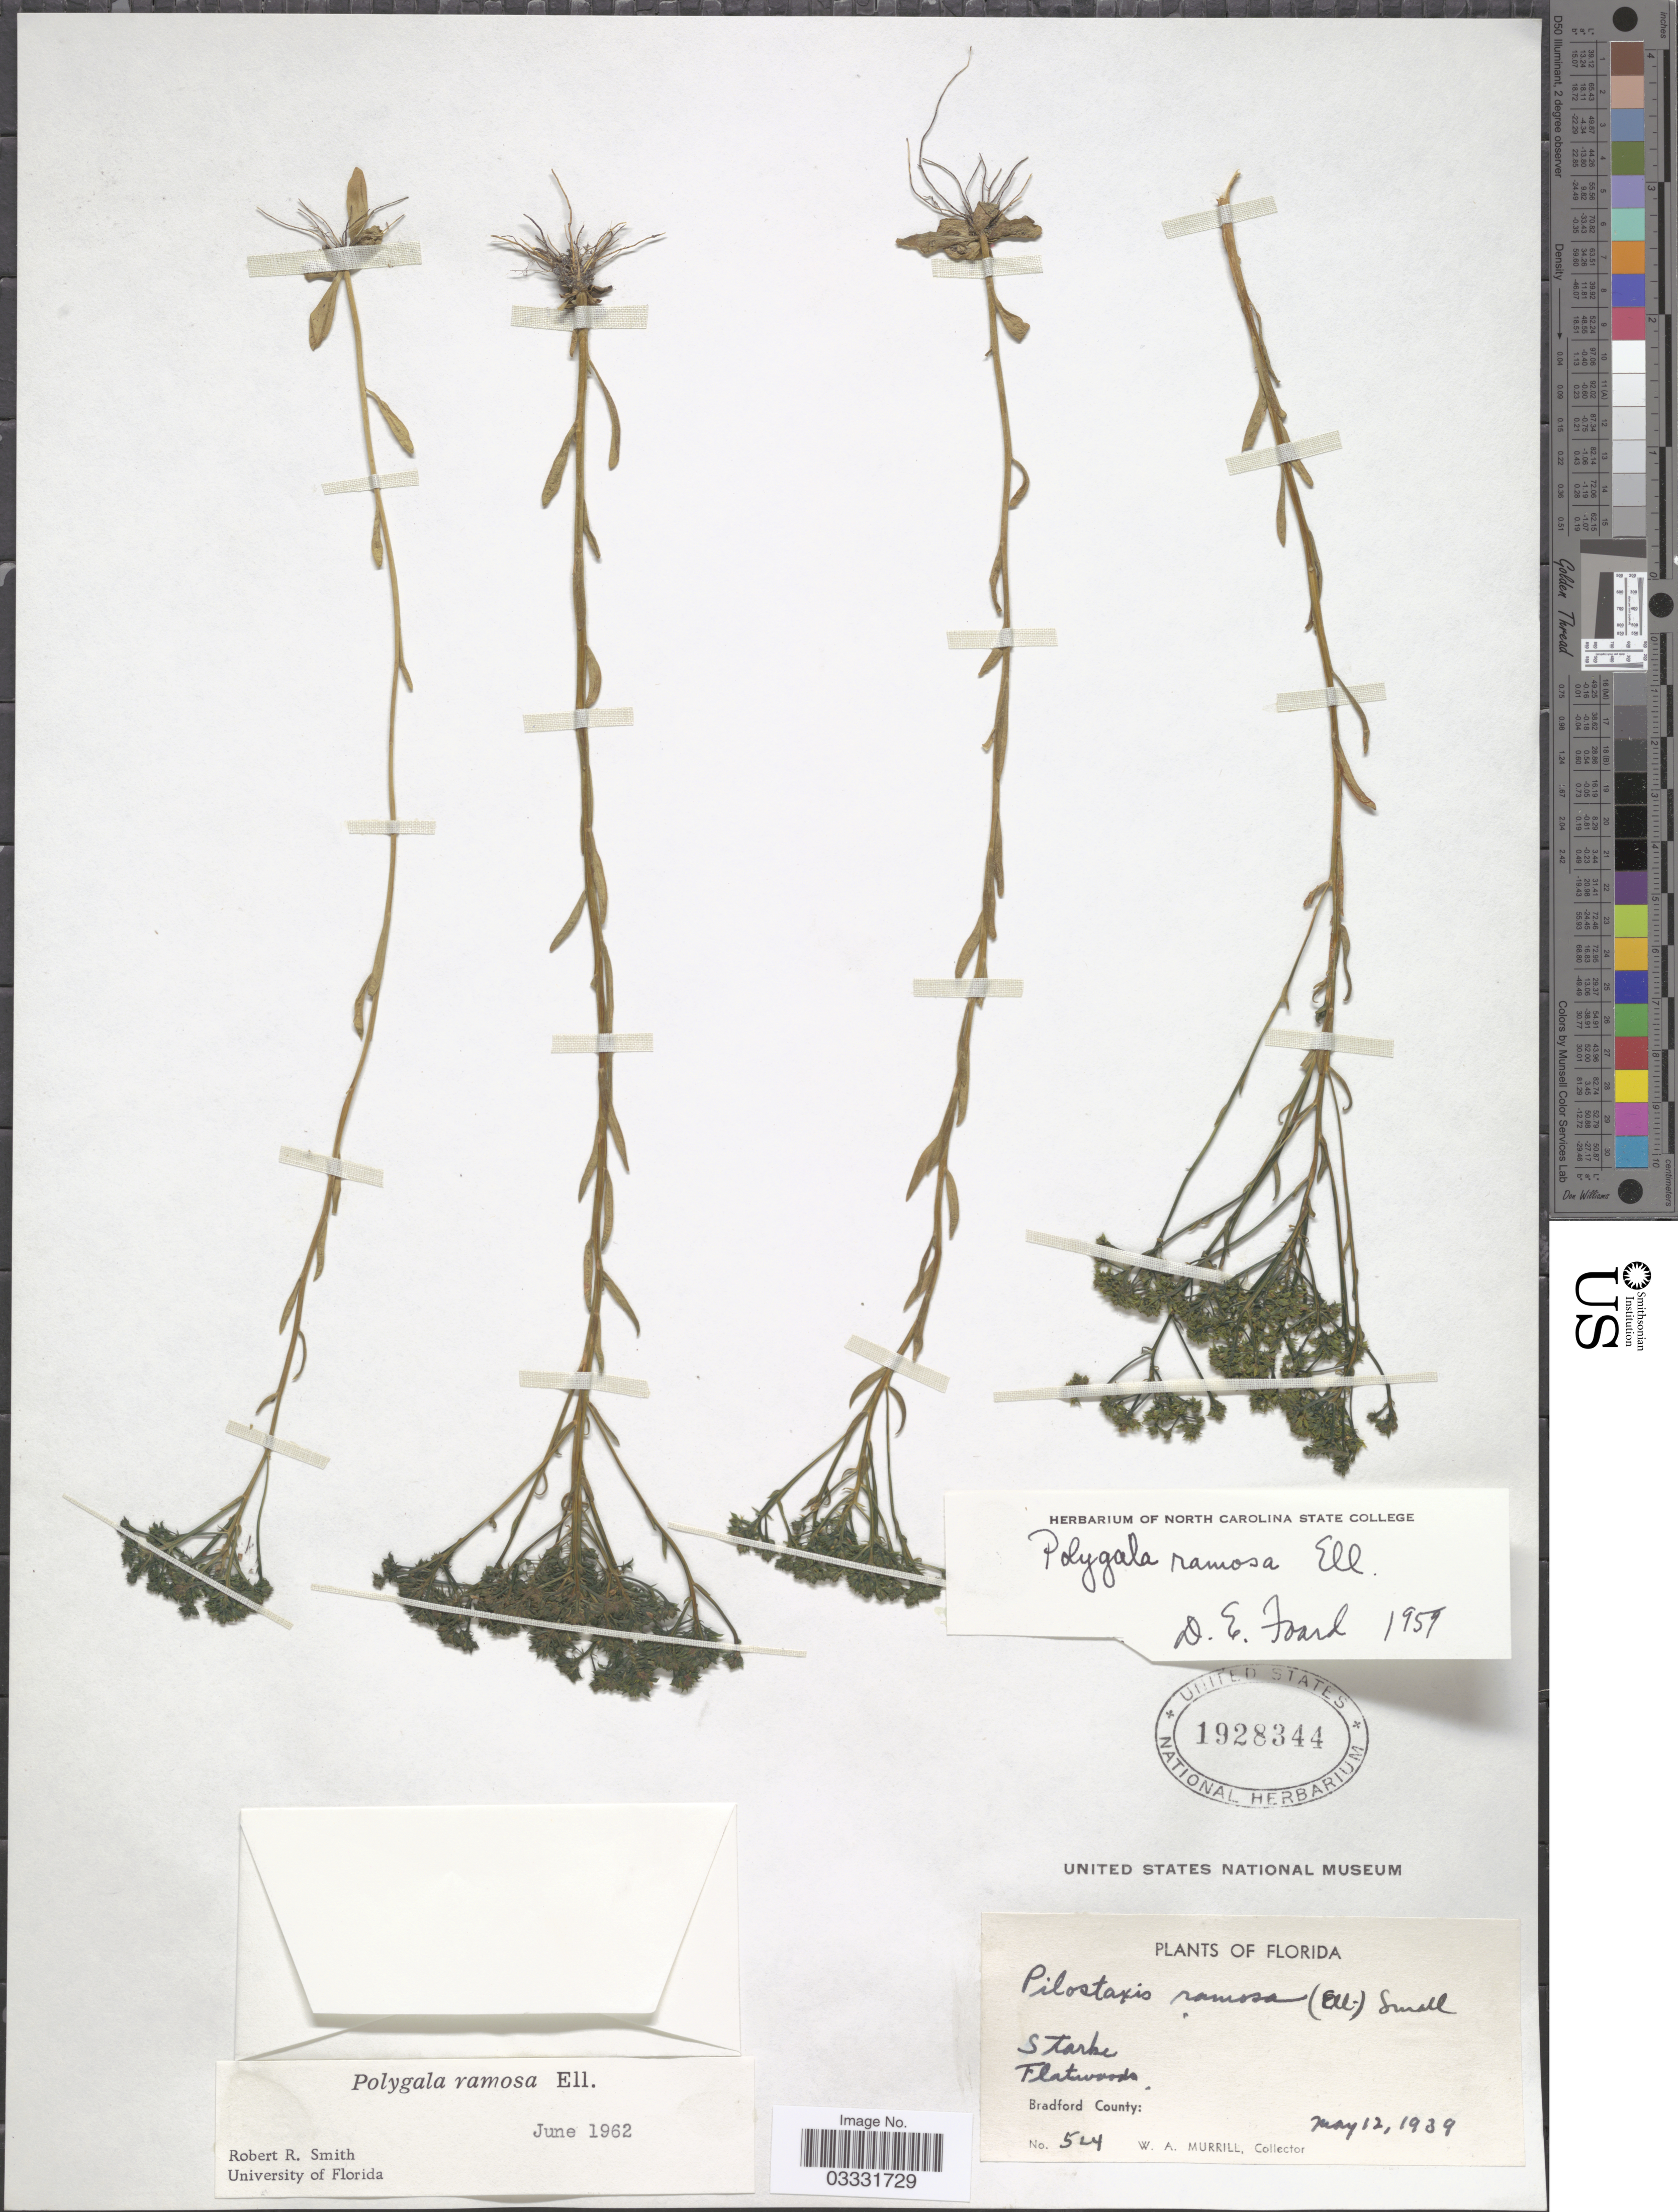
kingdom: Plantae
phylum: Tracheophyta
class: Magnoliopsida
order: Fabales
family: Polygalaceae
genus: Polygala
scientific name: Polygala ramosa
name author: Elliott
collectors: W. A. Murrill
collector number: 524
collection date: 1939-05-12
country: United States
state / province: Florida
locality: Starke Flatwoods. Bradford County.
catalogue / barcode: US 1928344